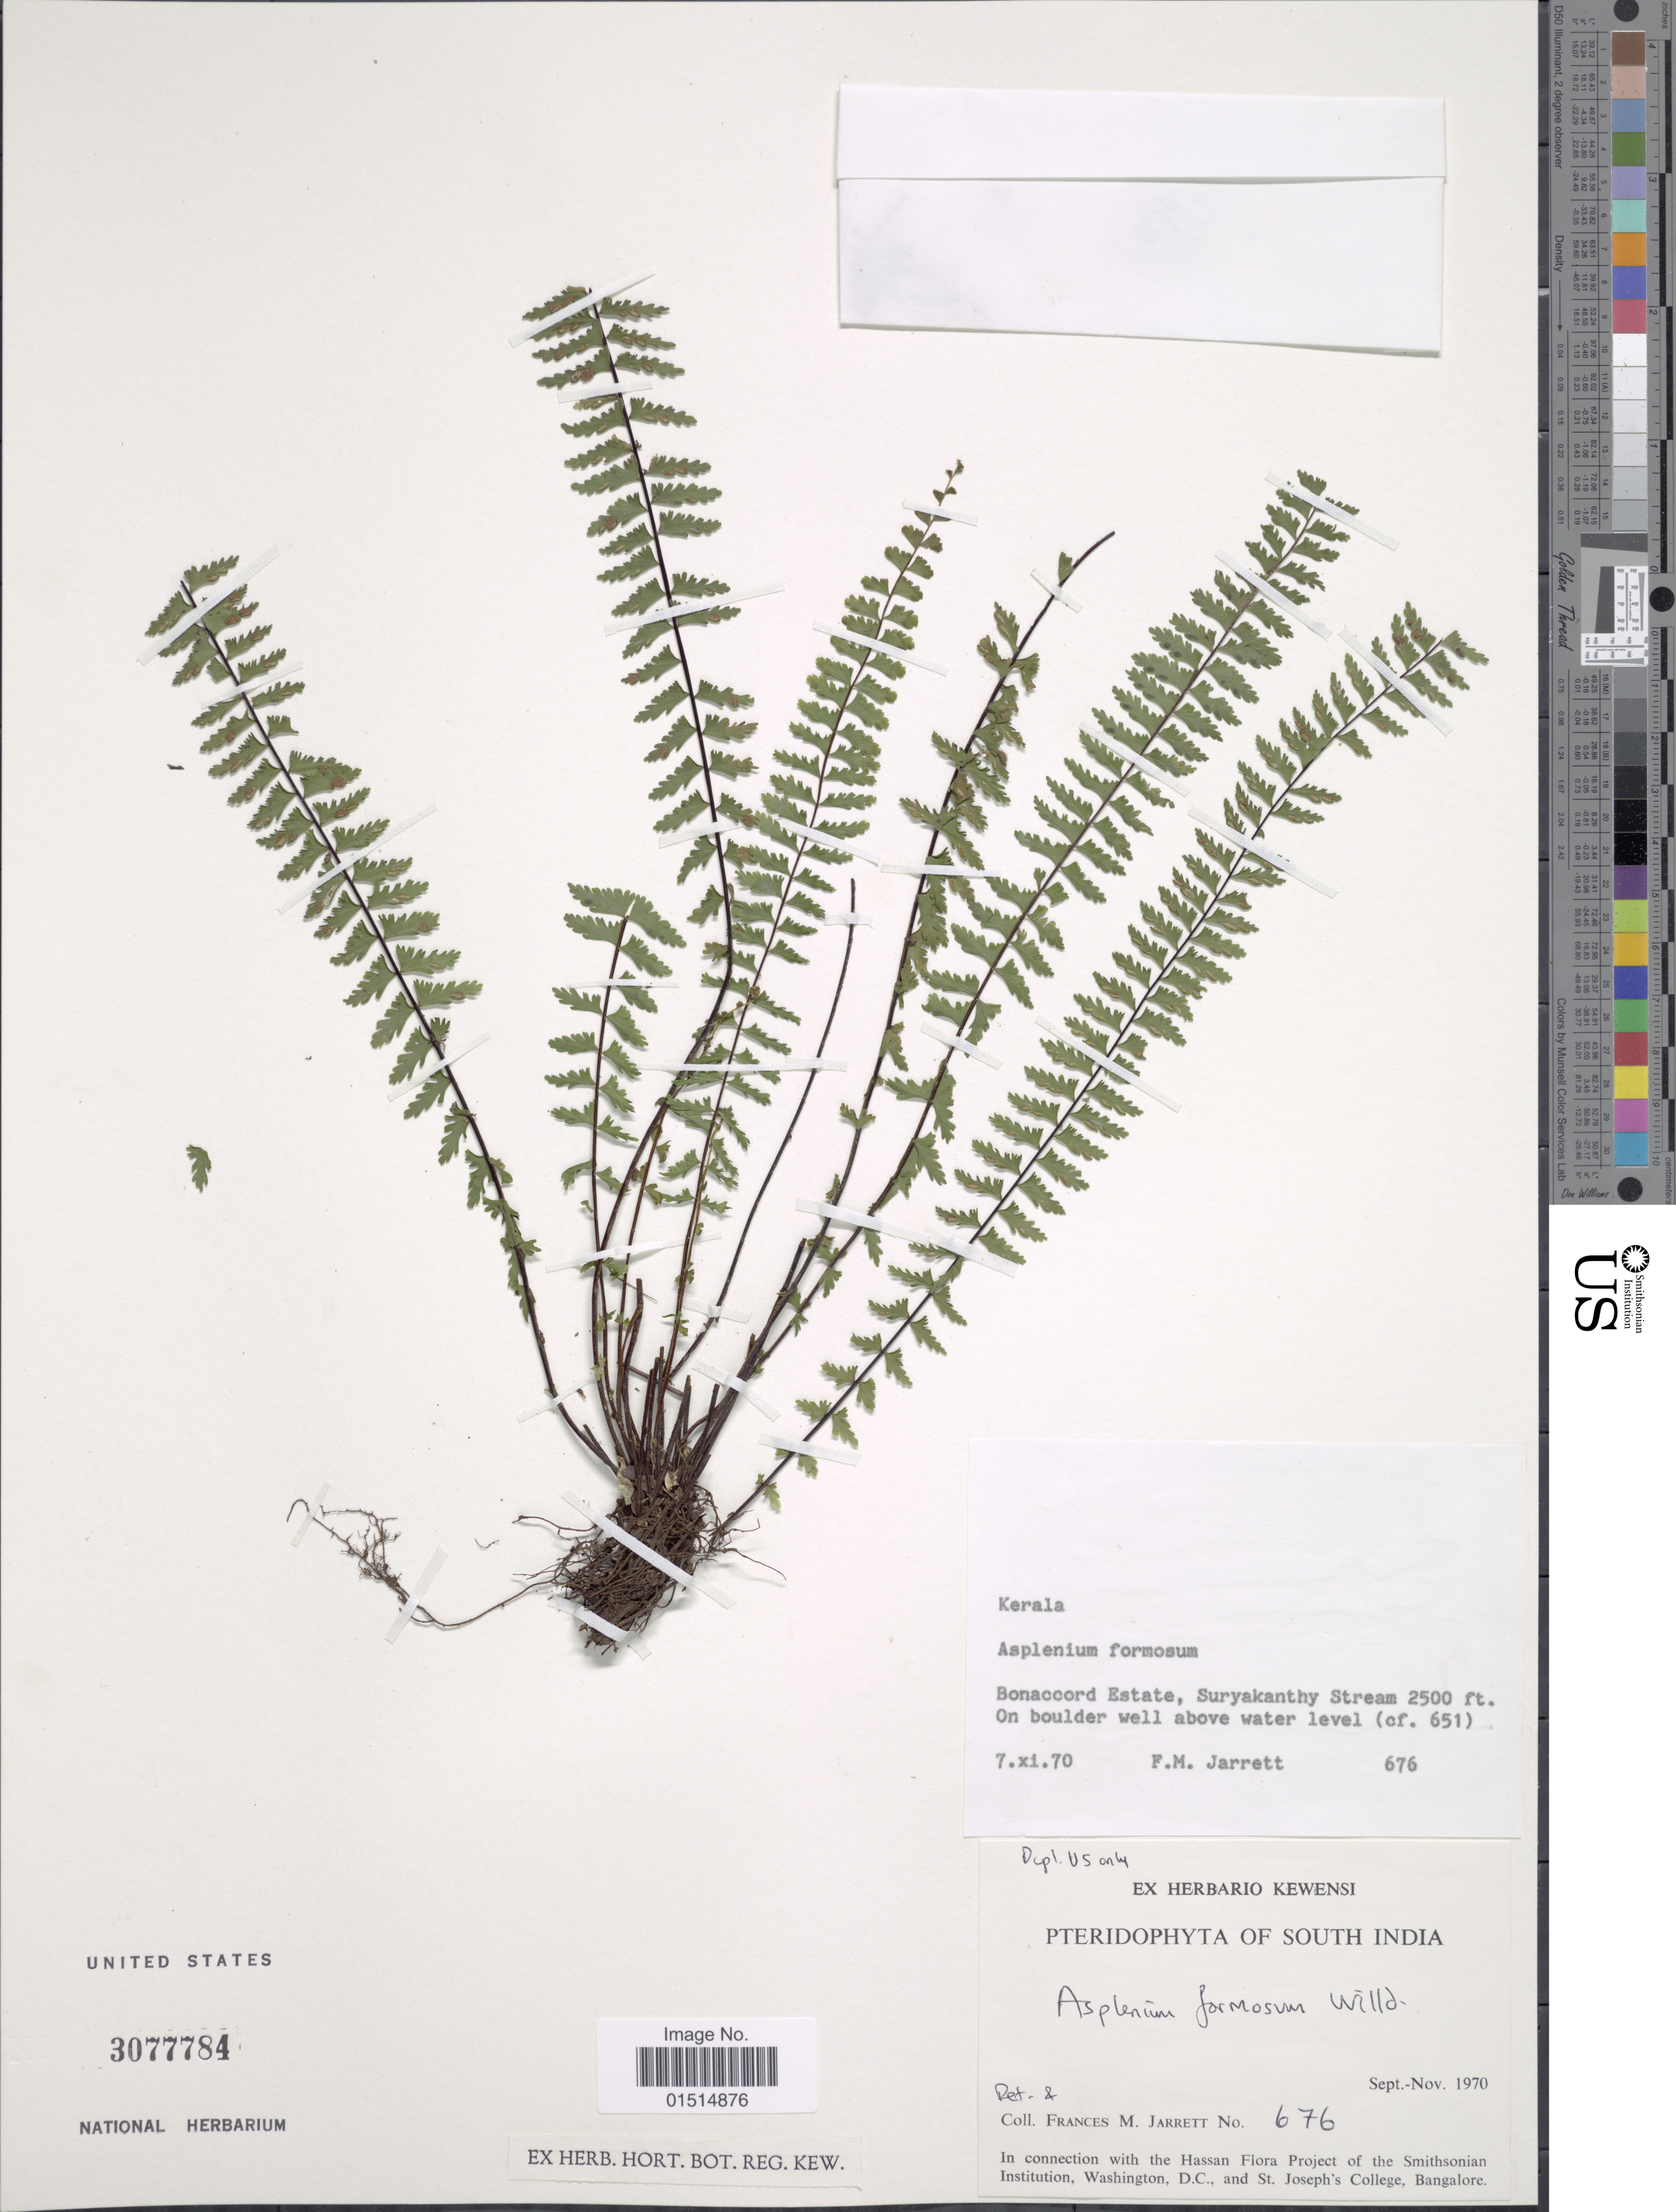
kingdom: Plantae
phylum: Tracheophyta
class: Polypodiopsida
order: Polypodiales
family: Aspleniaceae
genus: Asplenium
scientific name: Asplenium formosum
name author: Willd.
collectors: F. M. Jarrett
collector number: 676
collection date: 1970-11-07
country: India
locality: South India. Kerala. Bonaccord Estate, Suryakanthy Stream.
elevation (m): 762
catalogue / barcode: US 3077784